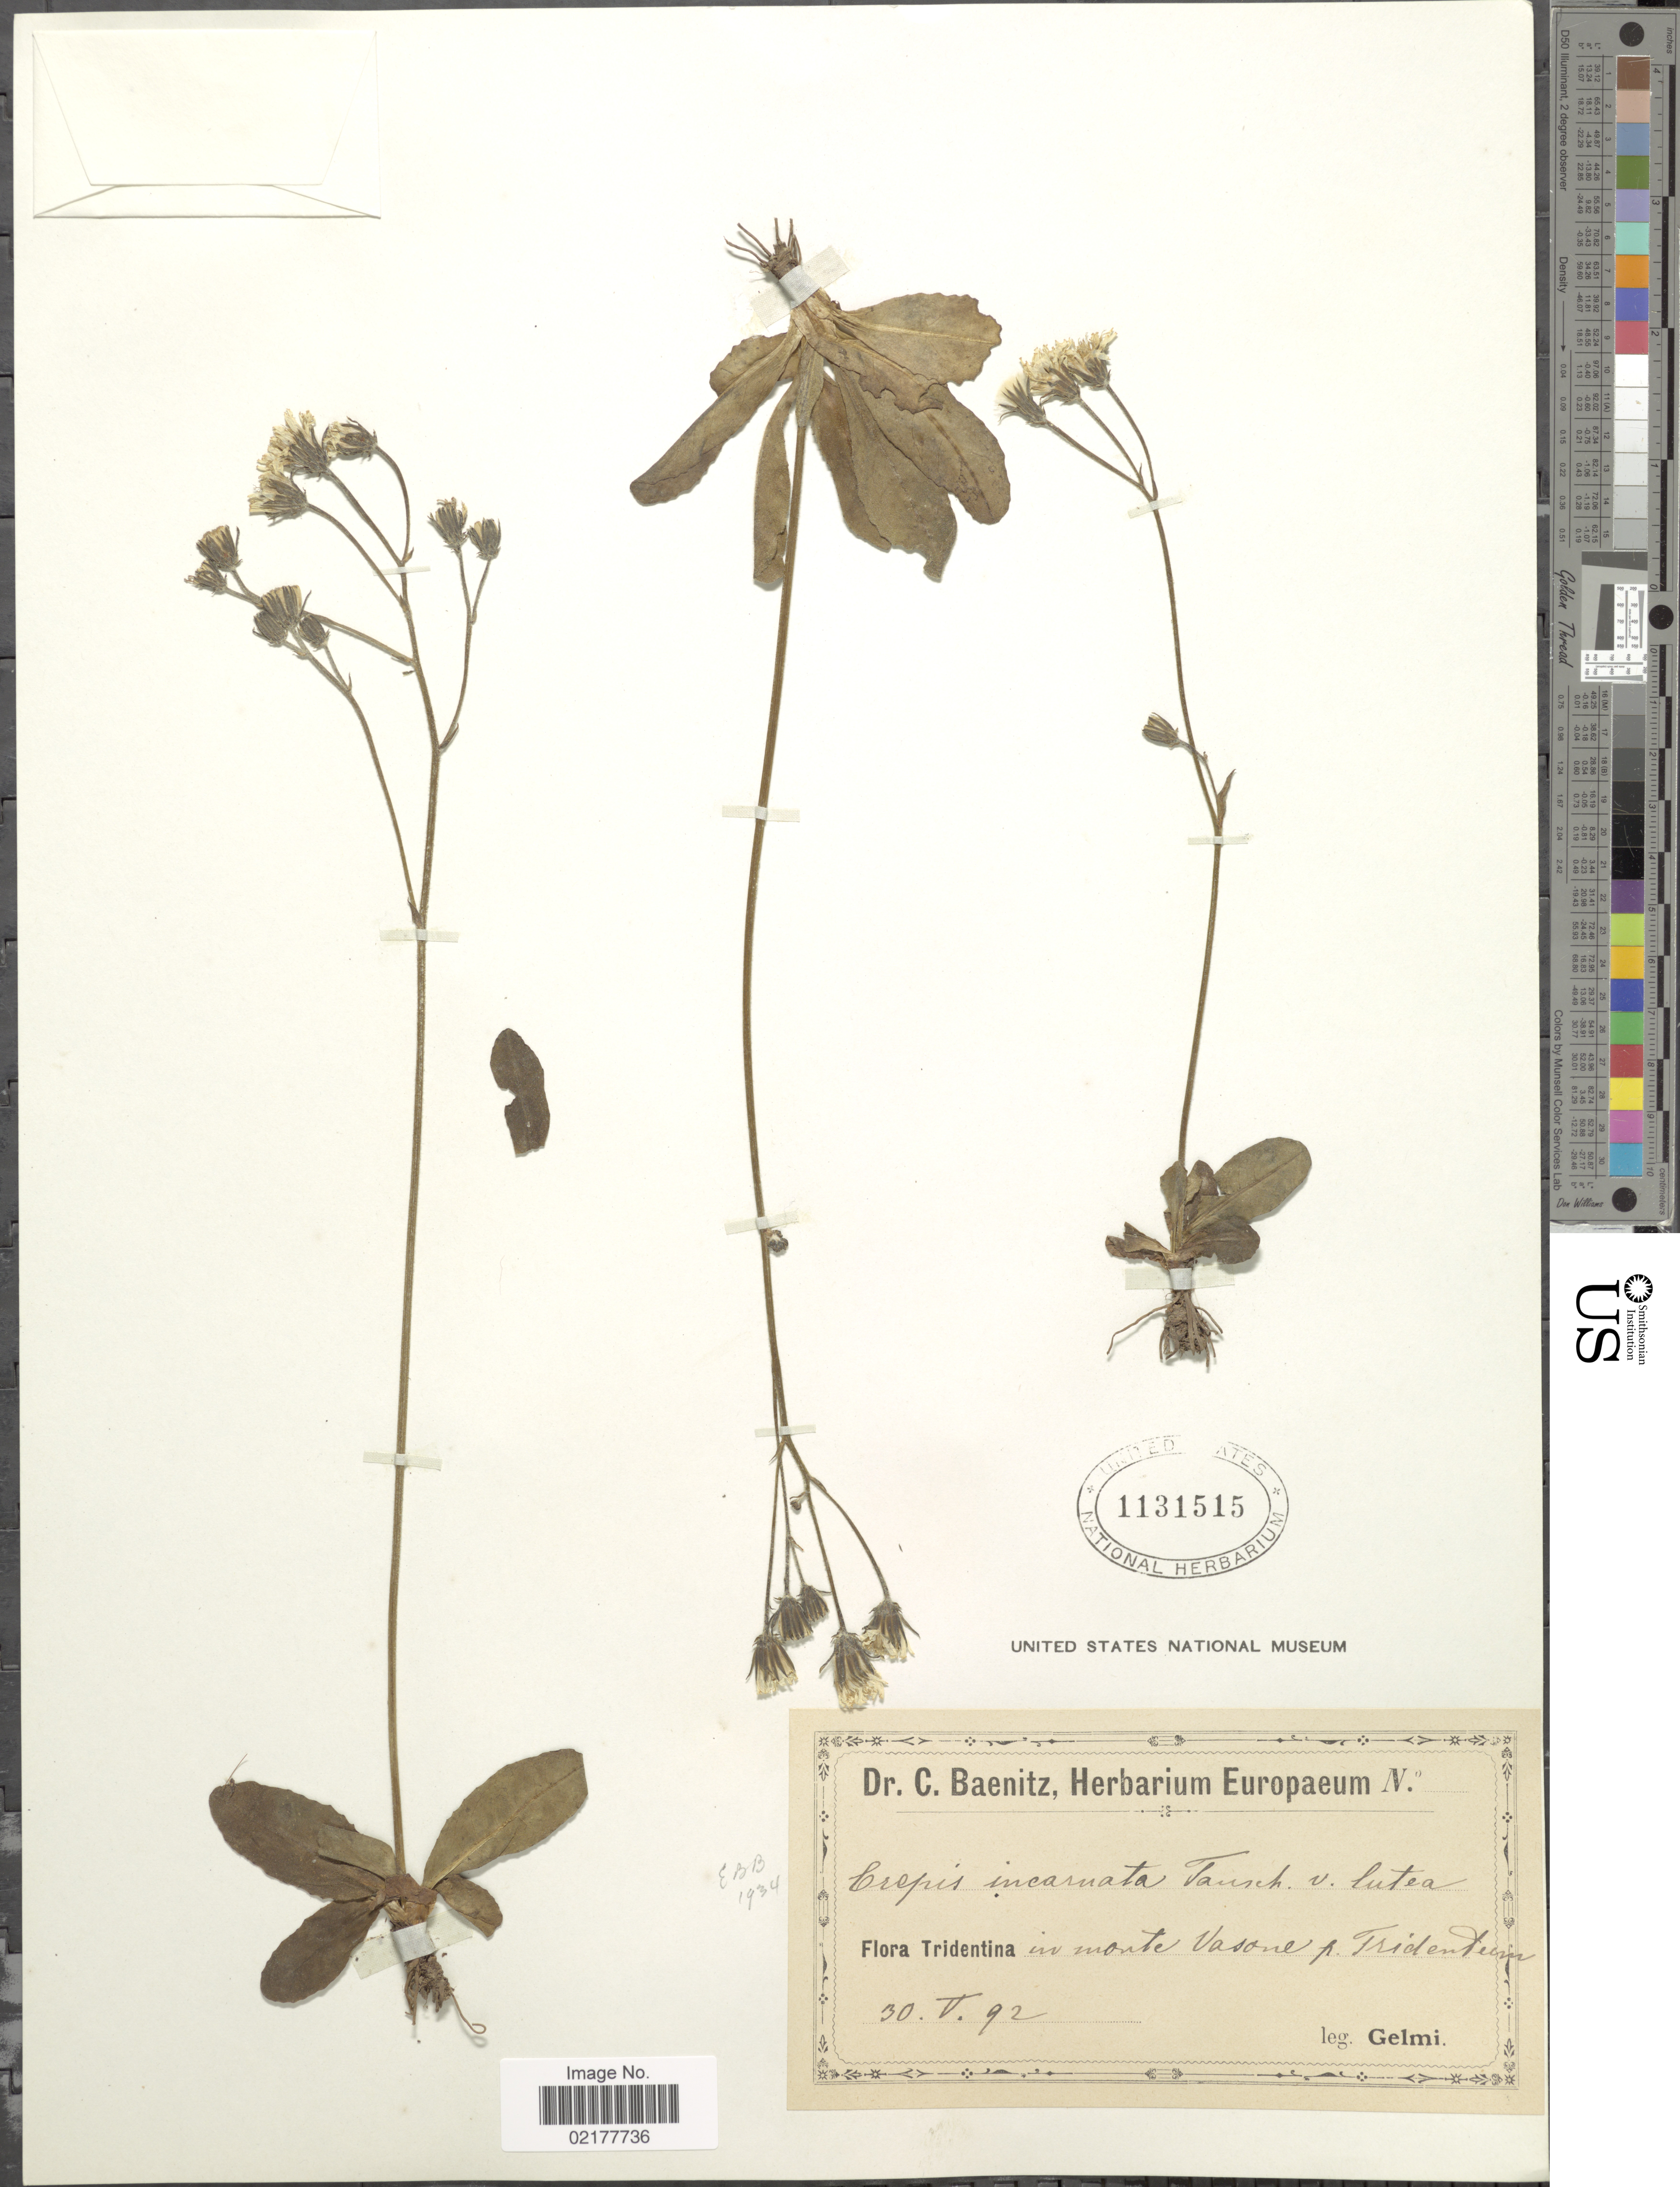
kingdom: Plantae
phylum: Tracheophyta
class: Magnoliopsida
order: Asterales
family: Asteraceae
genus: Crepis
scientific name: Crepis froelichiana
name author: Froel.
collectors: -. Gelmi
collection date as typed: Transcribed d/m/y: 30/5/92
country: Italy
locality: Tridentina, in monte Vasone p. Tridentium [interpreted]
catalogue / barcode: US 1131515